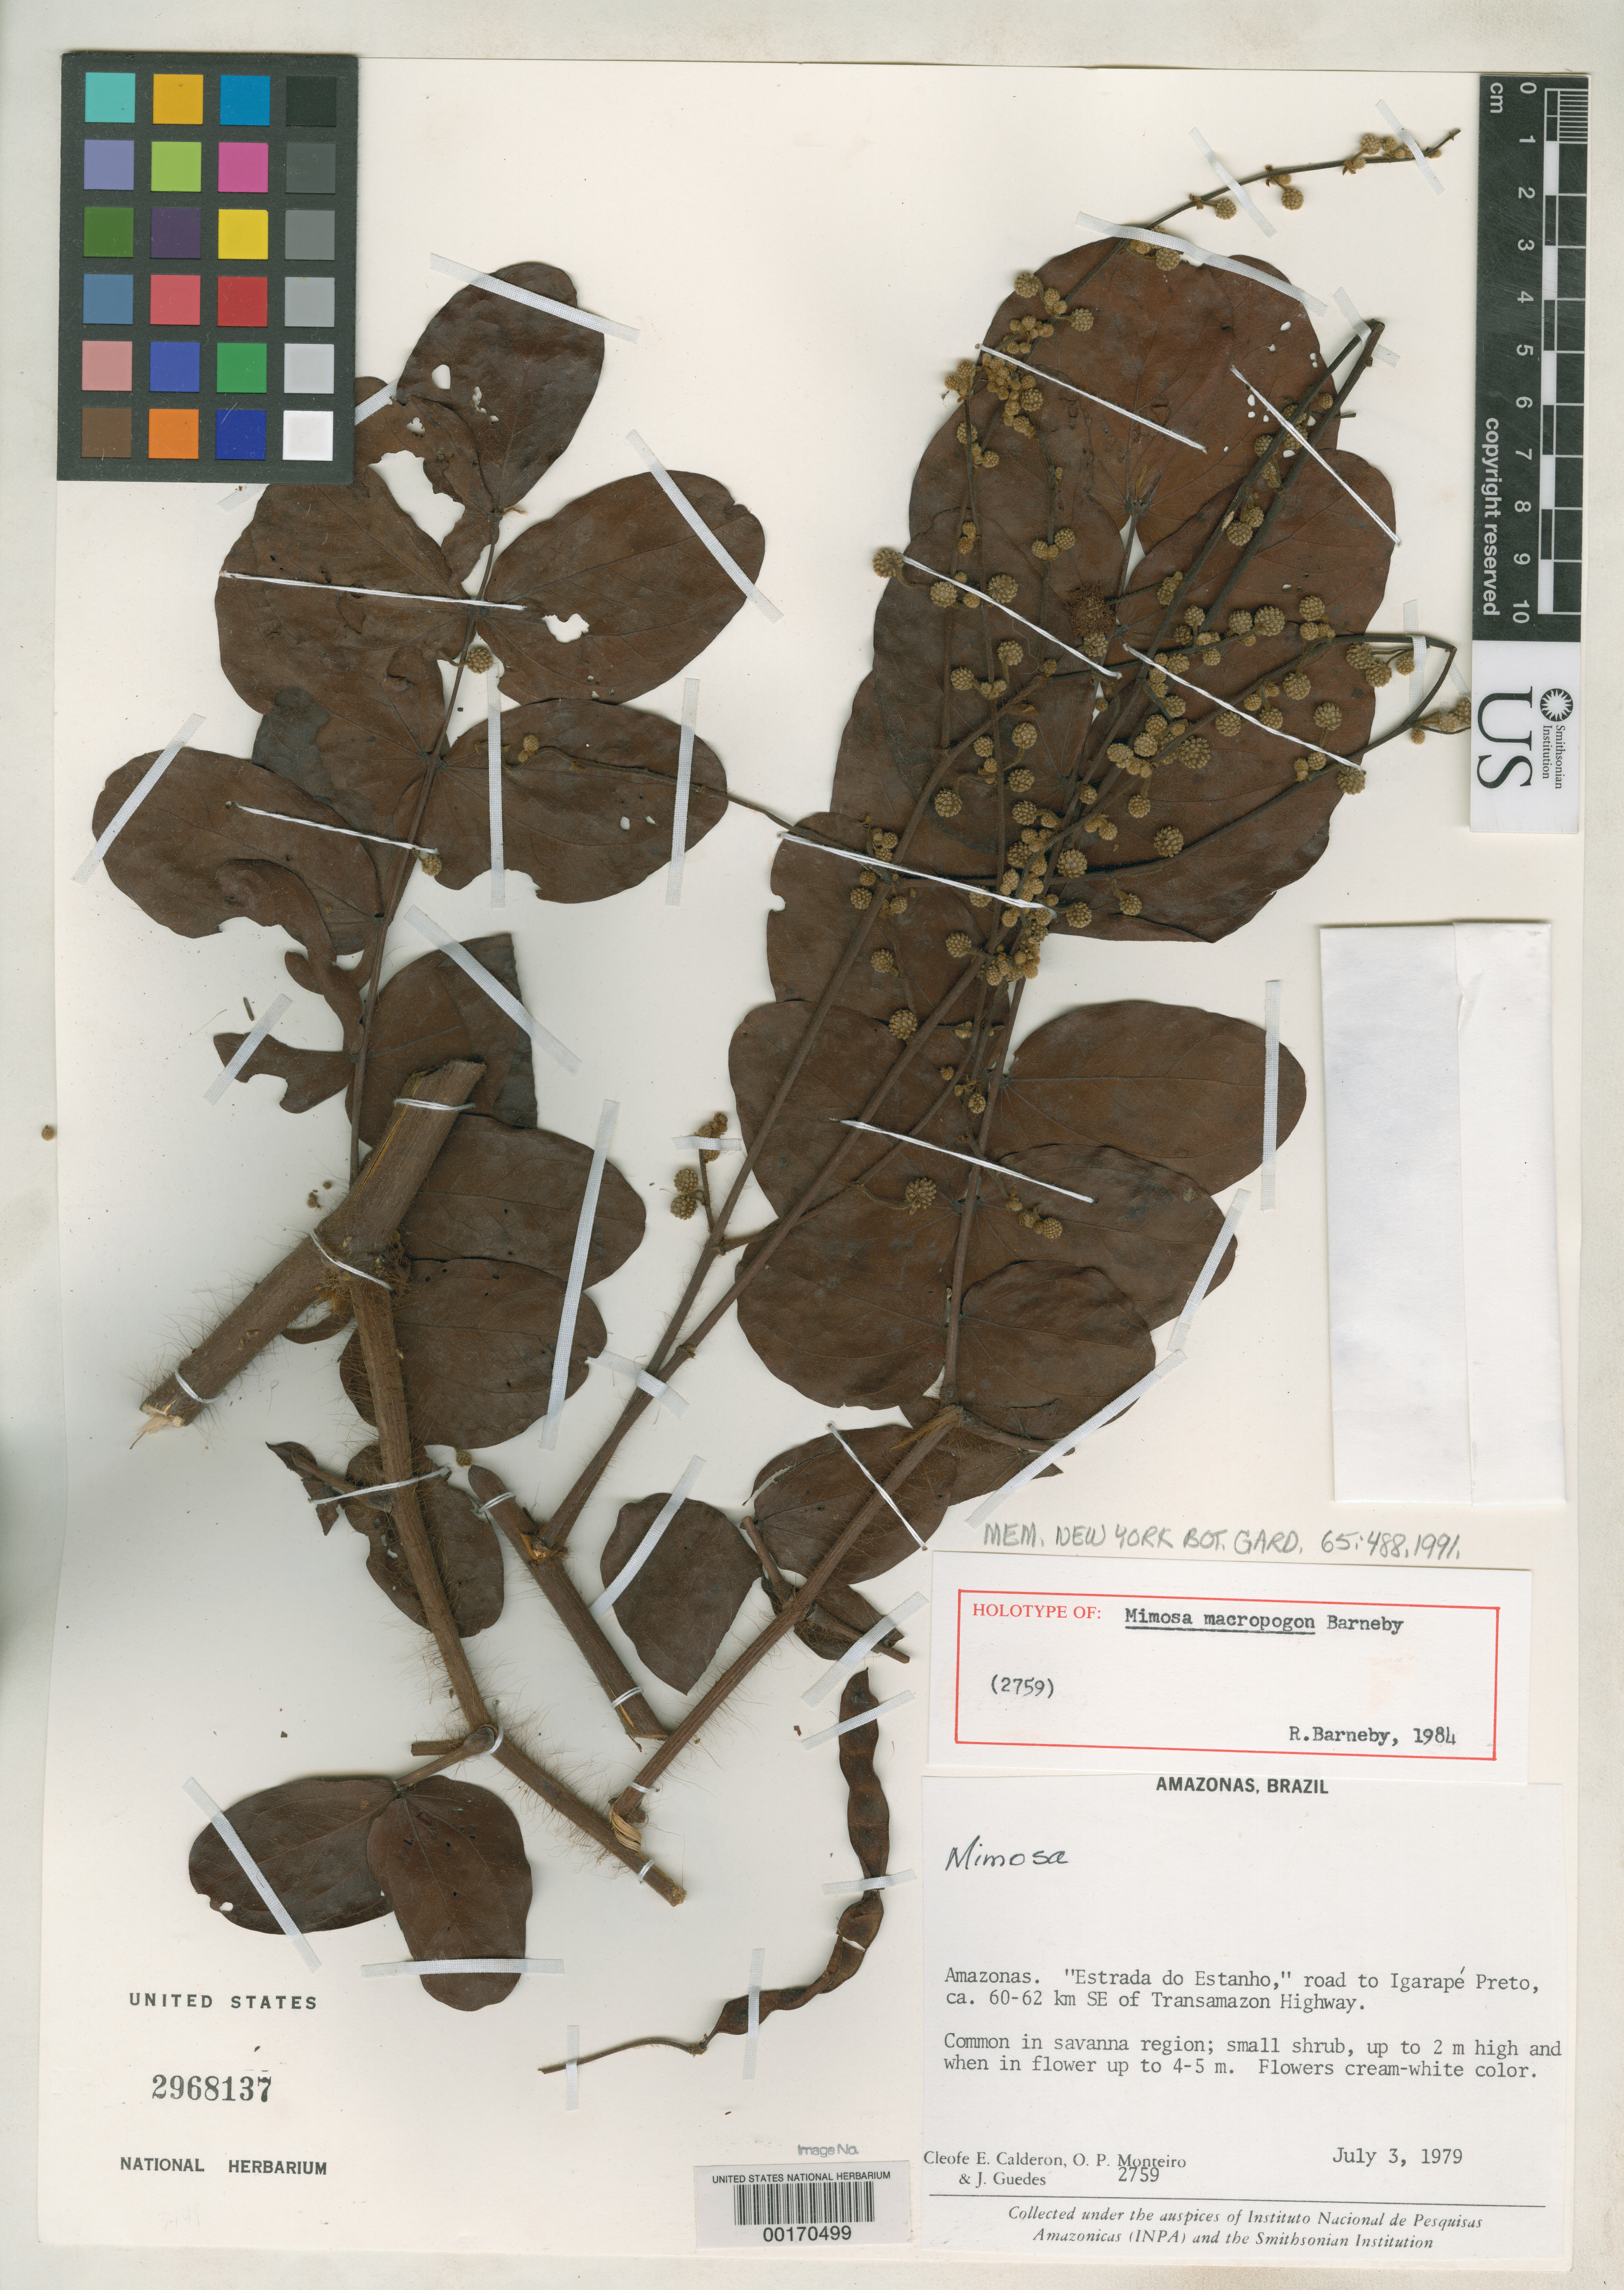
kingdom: Plantae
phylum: Tracheophyta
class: Magnoliopsida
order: Fabales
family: Fabaceae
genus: Mimosa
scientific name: Mimosa macropogon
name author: Barneby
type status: Holotype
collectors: C. E. Calderón, O. P. Monteiro & J. Guedes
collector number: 2759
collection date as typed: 03 Jul 1979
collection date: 1979-07-03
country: Brazil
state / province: Amazonas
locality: Estradas do Estanho, road to Igarape Preto, ca. 60-62 km SE of Transamazon Highway.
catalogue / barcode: US 2968137